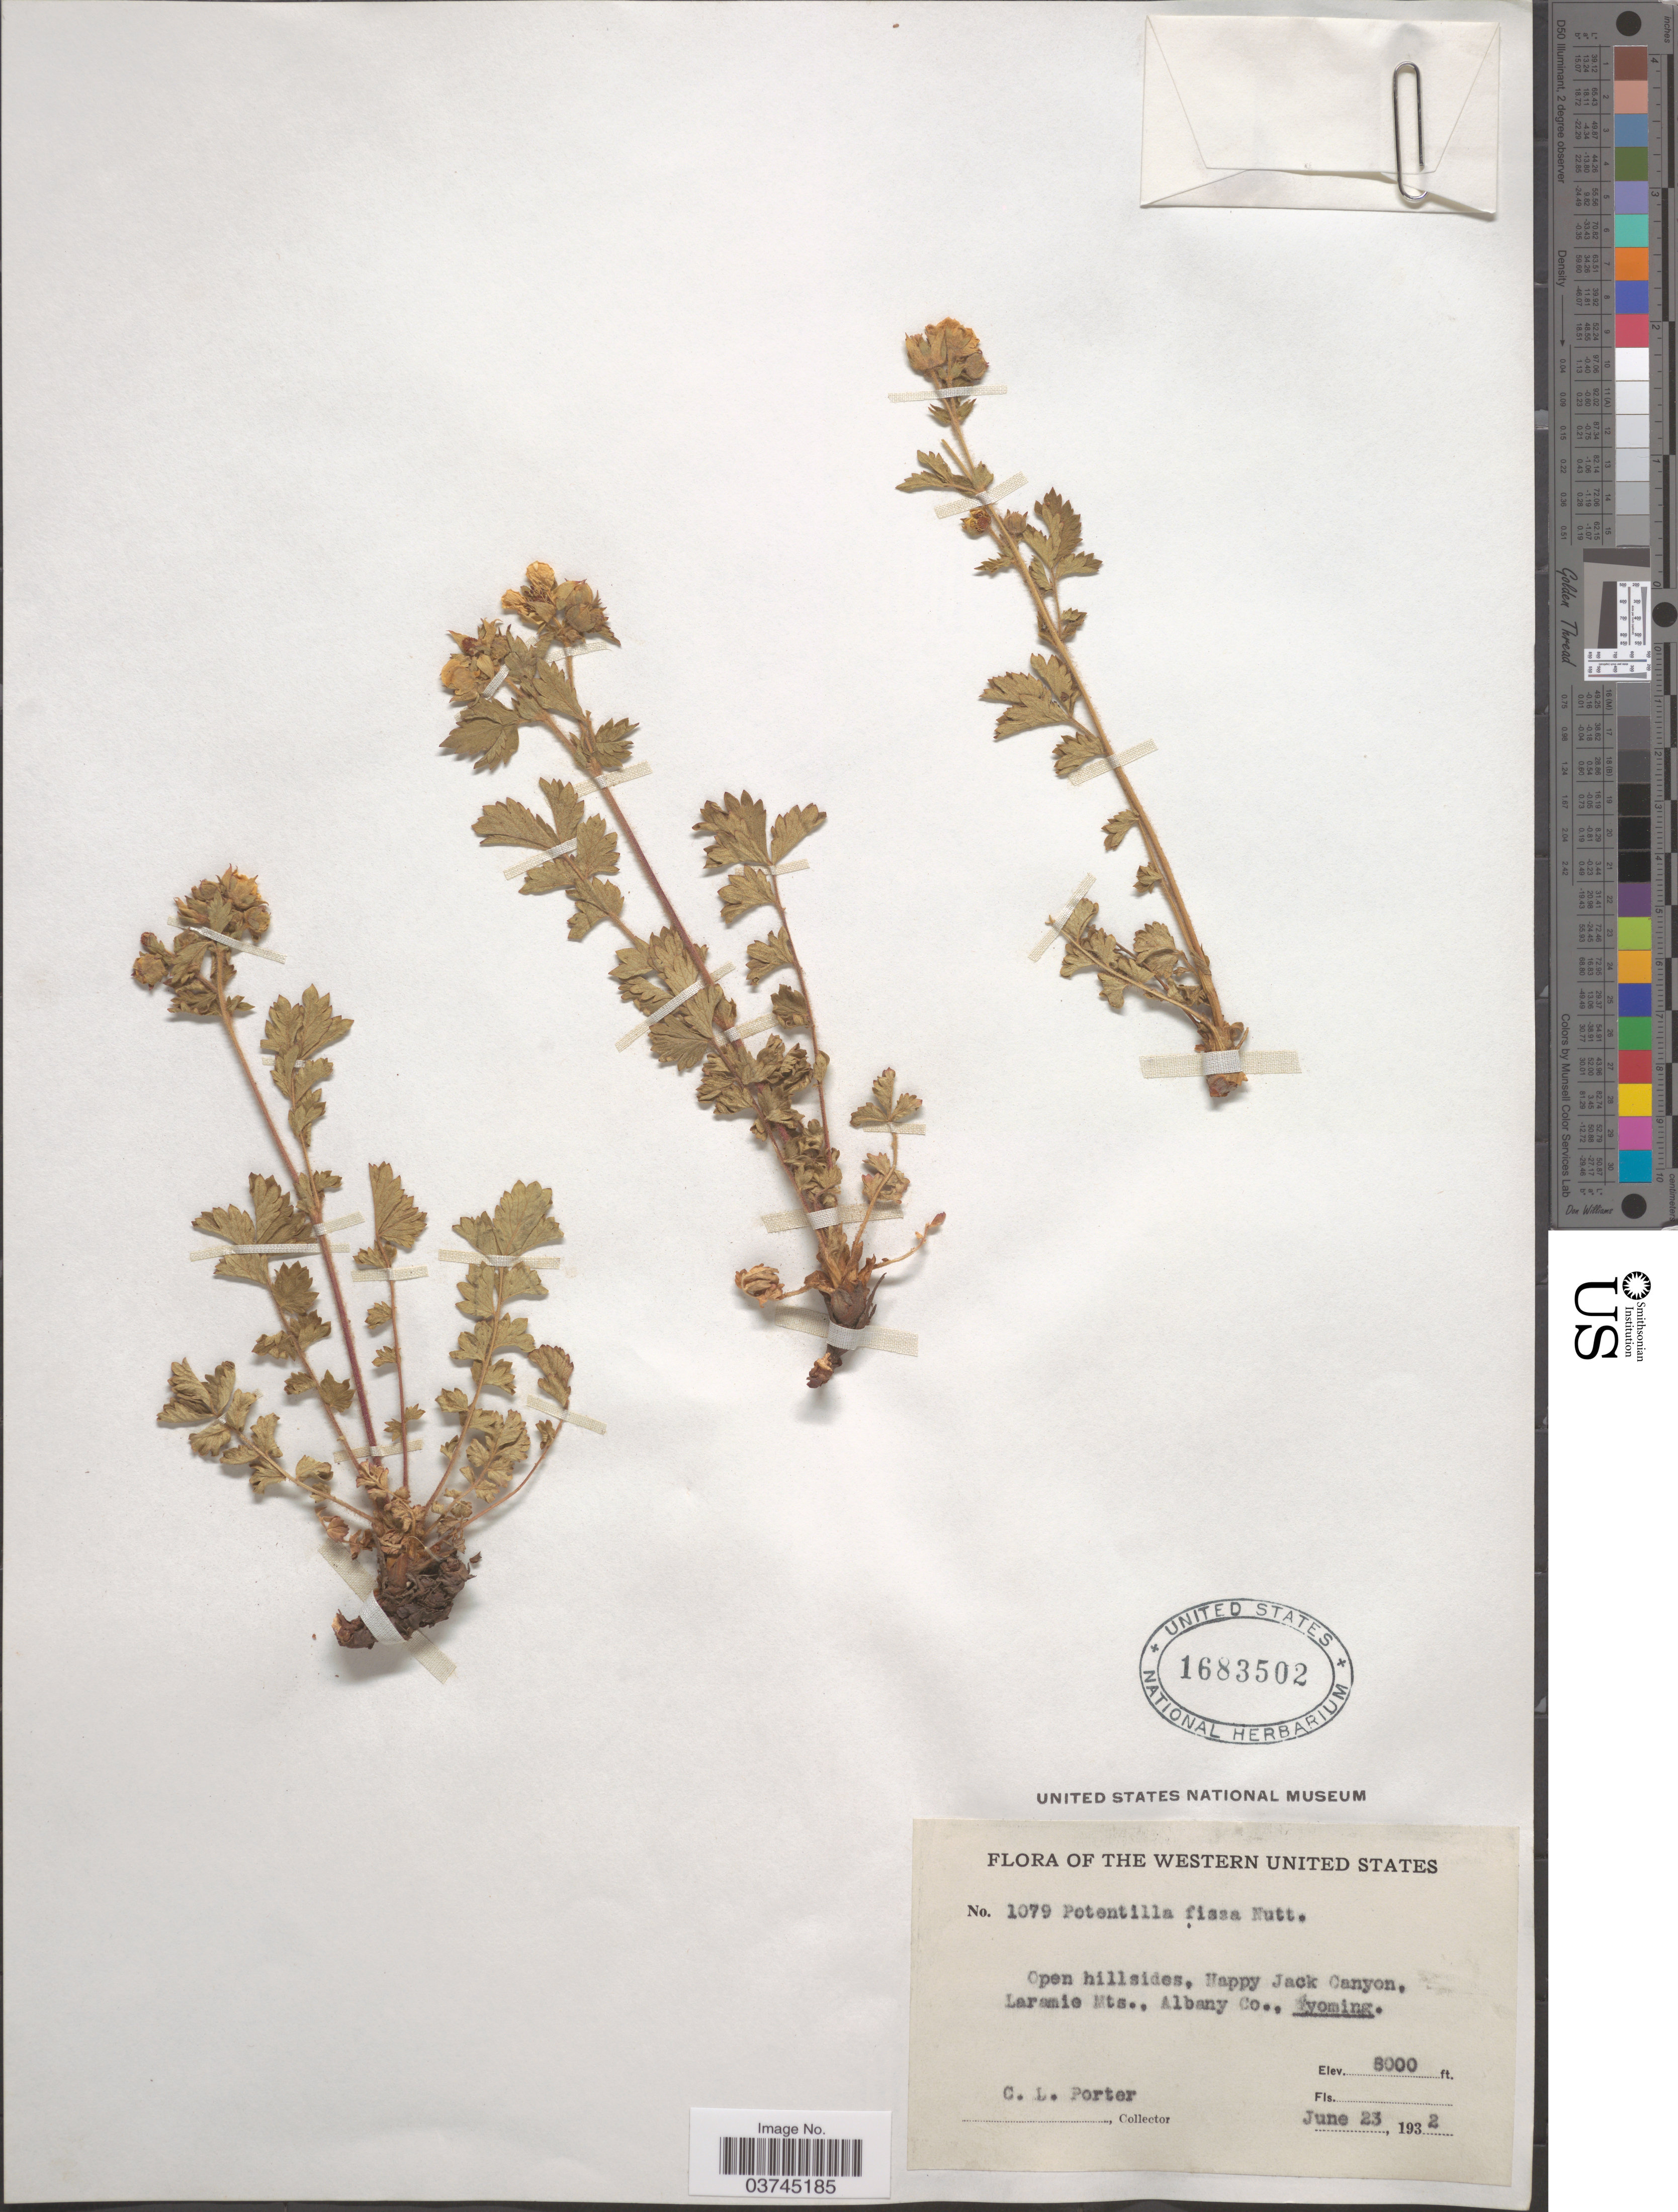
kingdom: Plantae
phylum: Tracheophyta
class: Magnoliopsida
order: Rosales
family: Rosaceae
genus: Drymocallis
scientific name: Drymocallis fissa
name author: (Nutt.) Rydb.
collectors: C. L. Porter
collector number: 1079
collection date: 1932-06-23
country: United States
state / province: Wyoming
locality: The Western United States. Open hillsides, Happy Jack Canyon, Laramie Mts., Albany Co.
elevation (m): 2438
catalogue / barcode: US 1683502